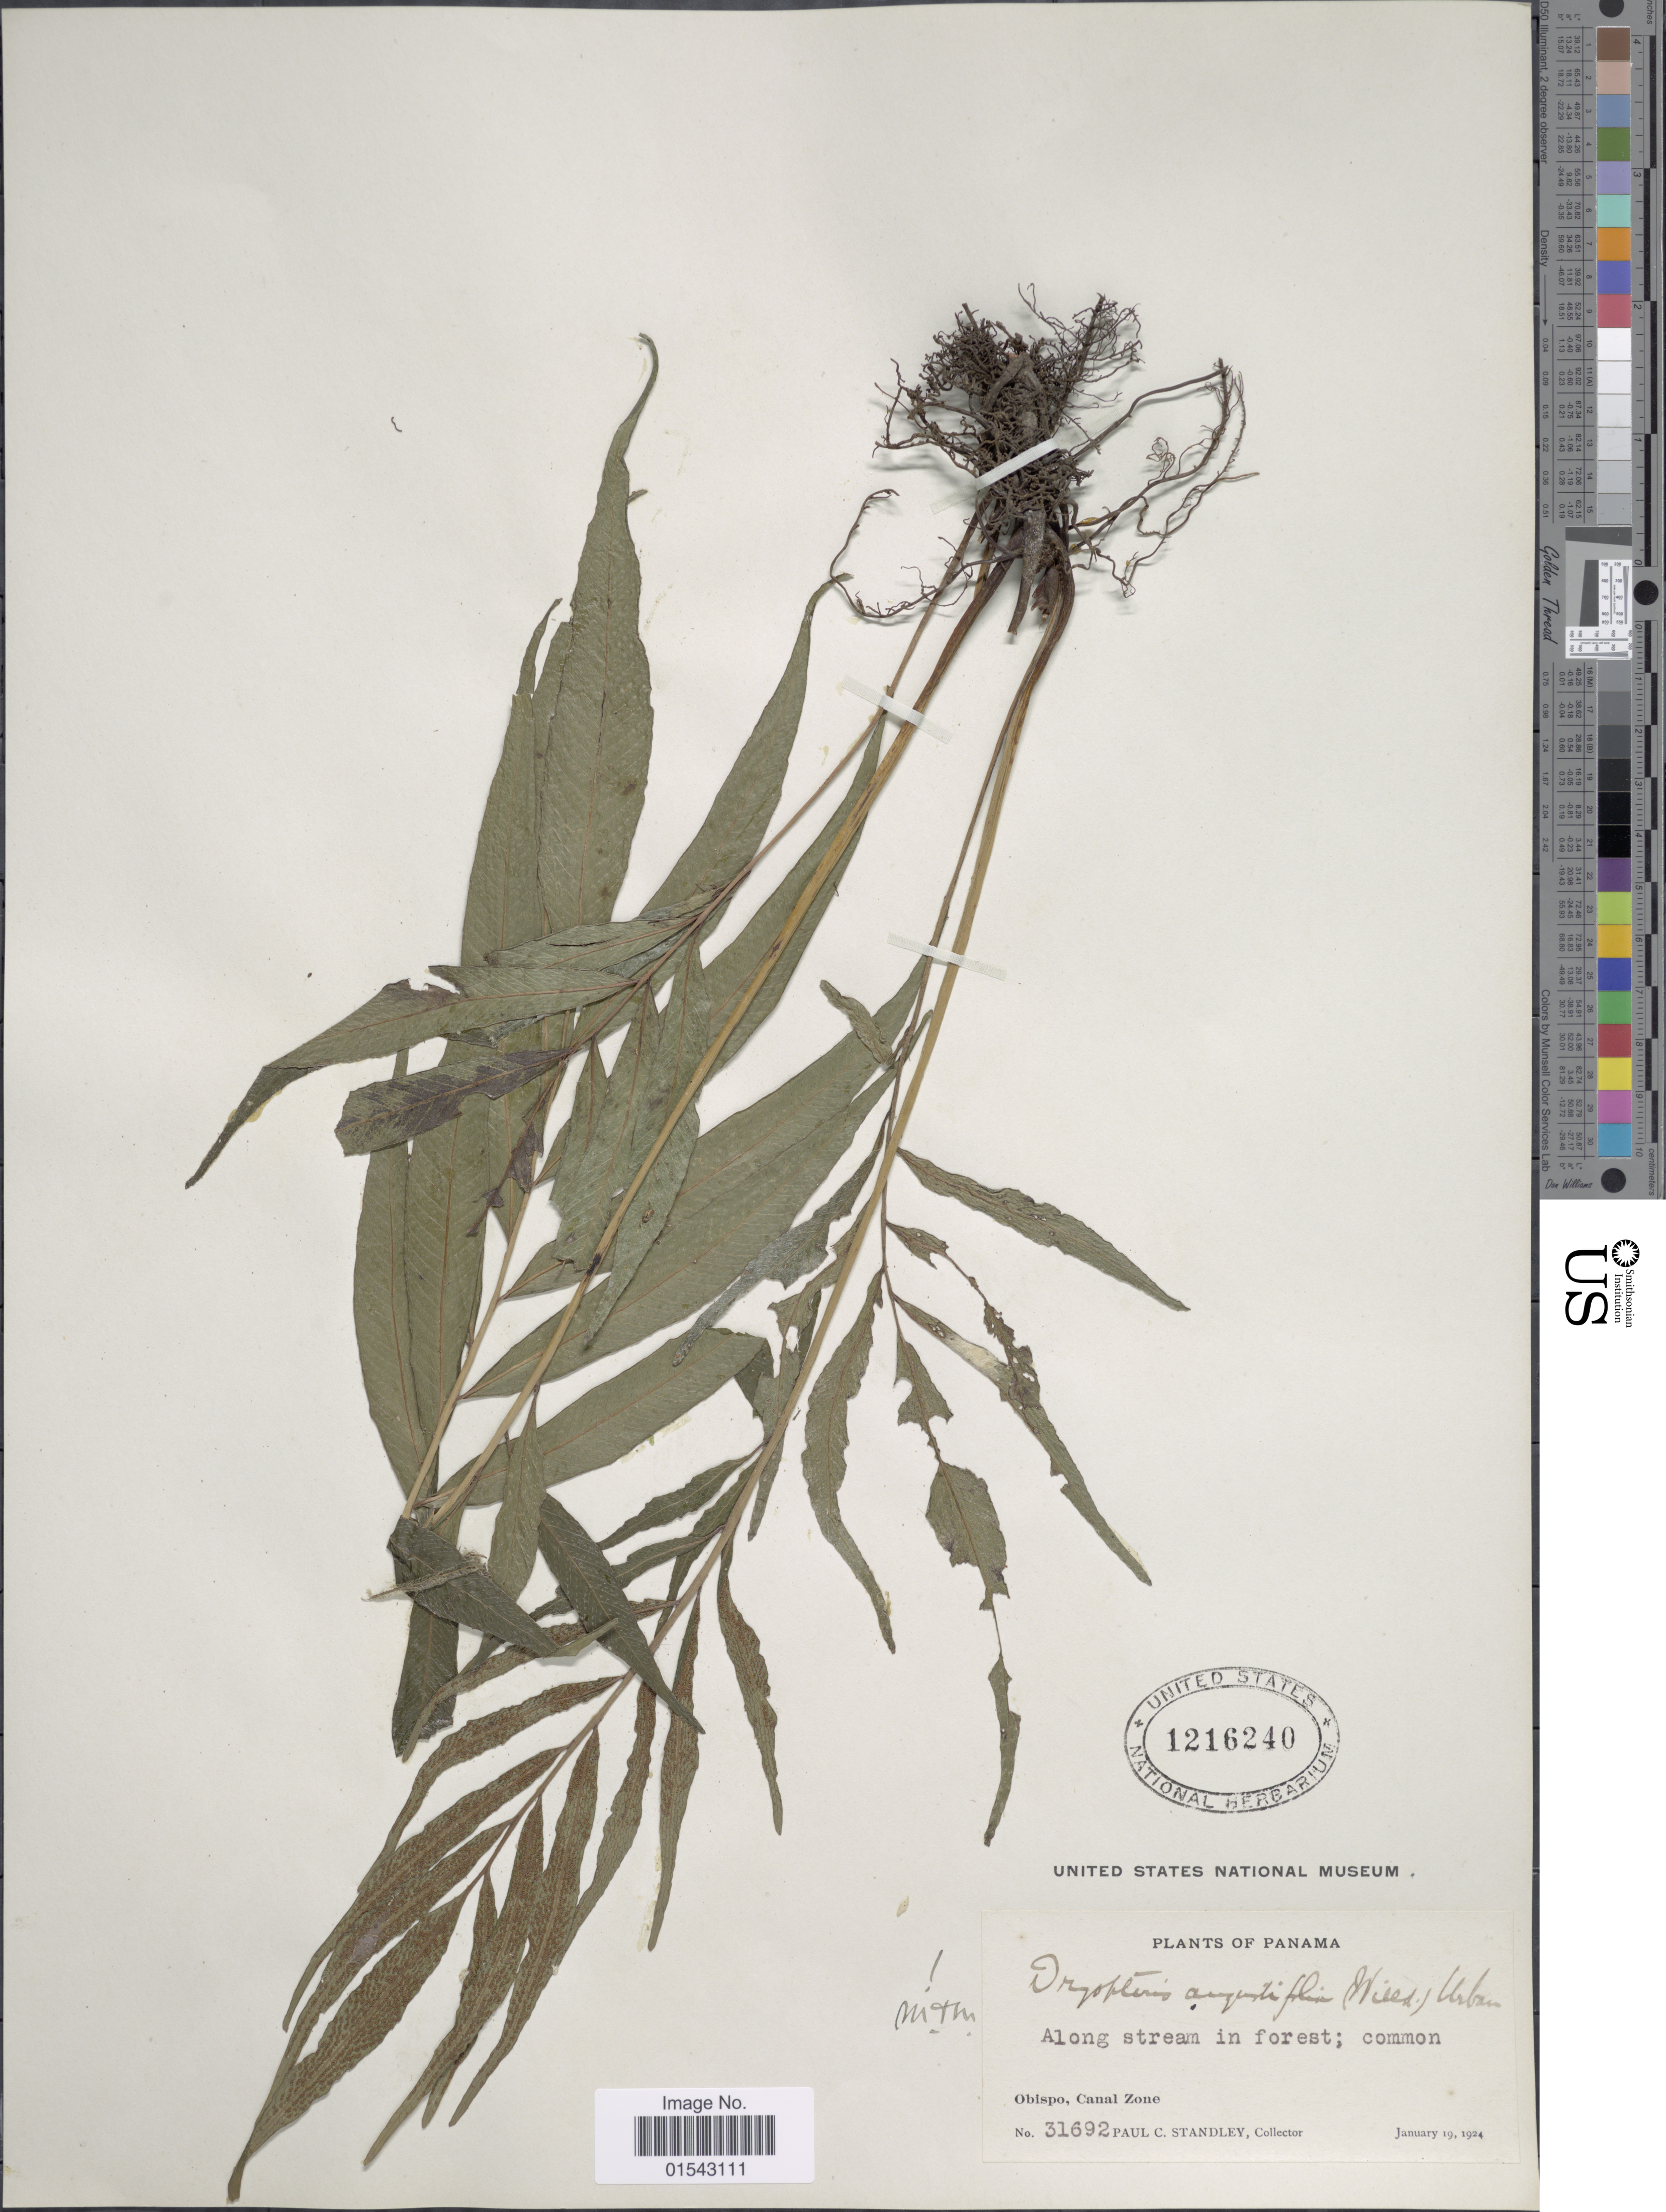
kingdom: Plantae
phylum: Tracheophyta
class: Polypodiopsida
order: Polypodiales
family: Thelypteridaceae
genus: Meniscium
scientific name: Meniscium angustifolium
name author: Willd.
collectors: P. C. Standley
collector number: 31692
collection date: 1924-01-19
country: Panama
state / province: Colón / Panamá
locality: Panama, Obispo, Canal Zone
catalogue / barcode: US 1216240